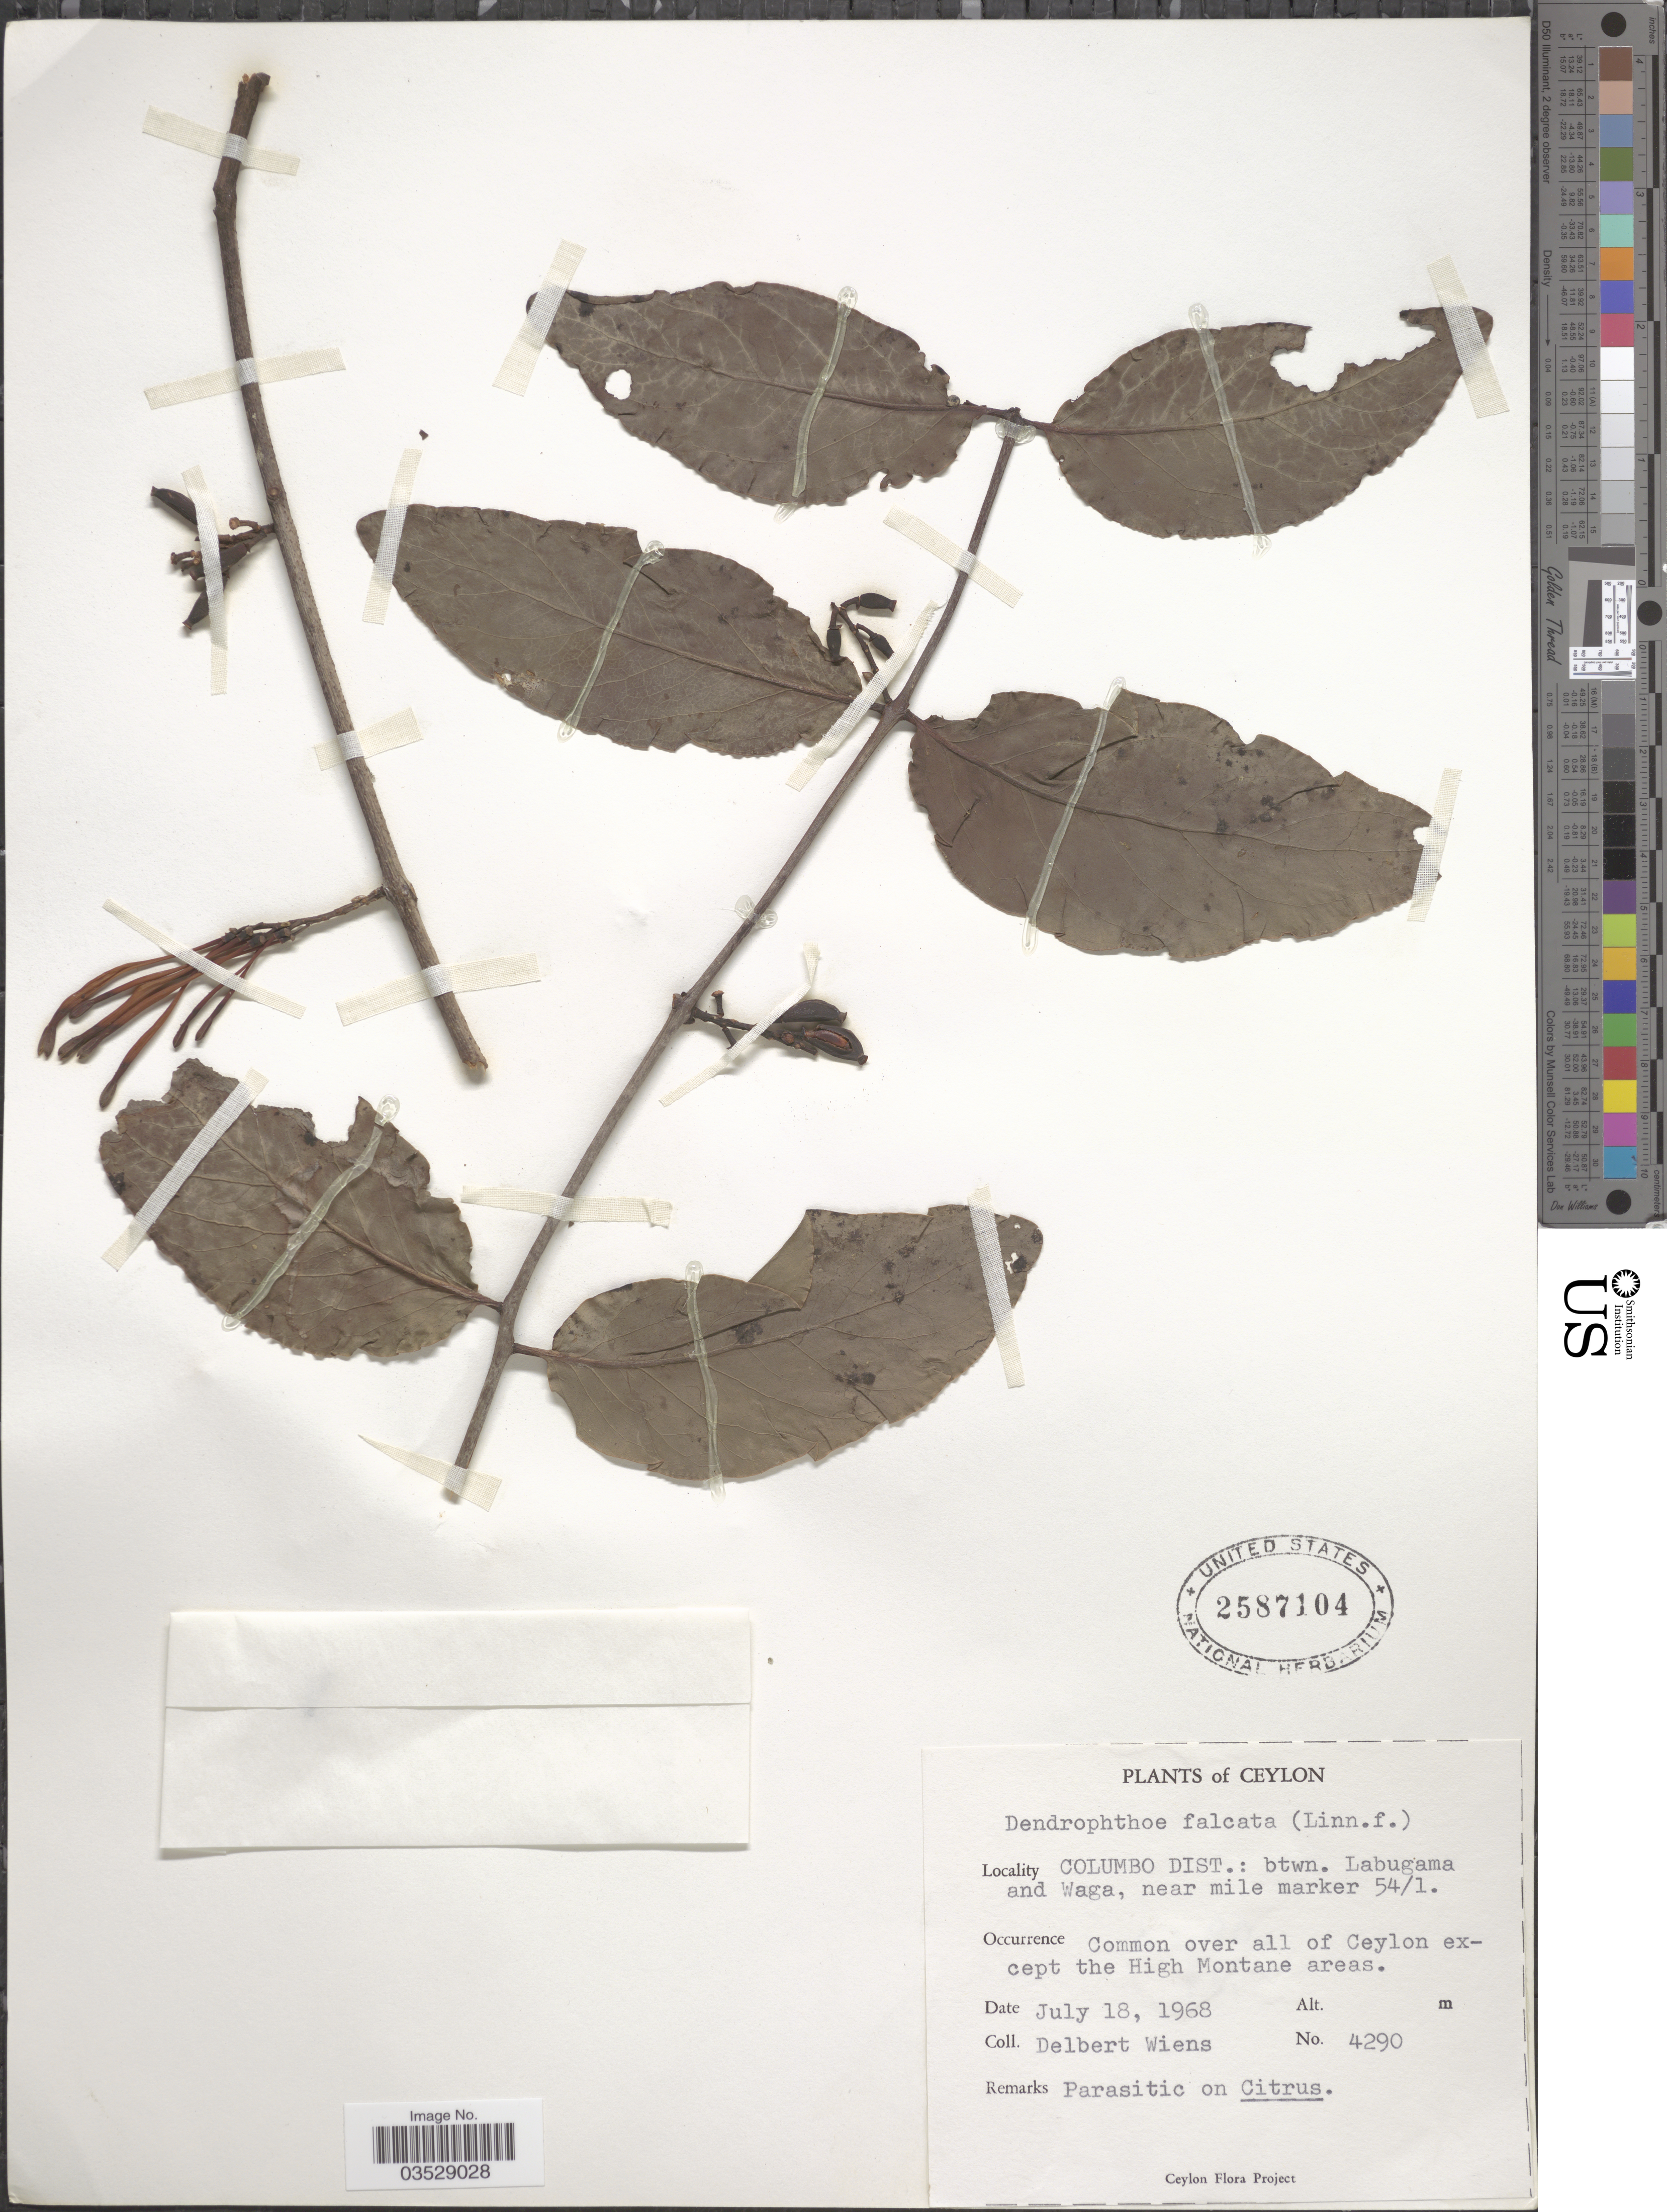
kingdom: Plantae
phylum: Tracheophyta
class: Magnoliopsida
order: Santalales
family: Loranthaceae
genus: Dendrophthoe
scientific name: Dendrophthoe falcata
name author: (L. f.) Ettingsh.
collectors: D. Wiens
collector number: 4290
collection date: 1968-07-18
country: Sri Lanka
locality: Ceylon. Columbo Dist.: btwn. Labugama and Waga, near mile marker 54/1. Common over all of Ceylon except the High Montane areas.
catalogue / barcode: US 2587104